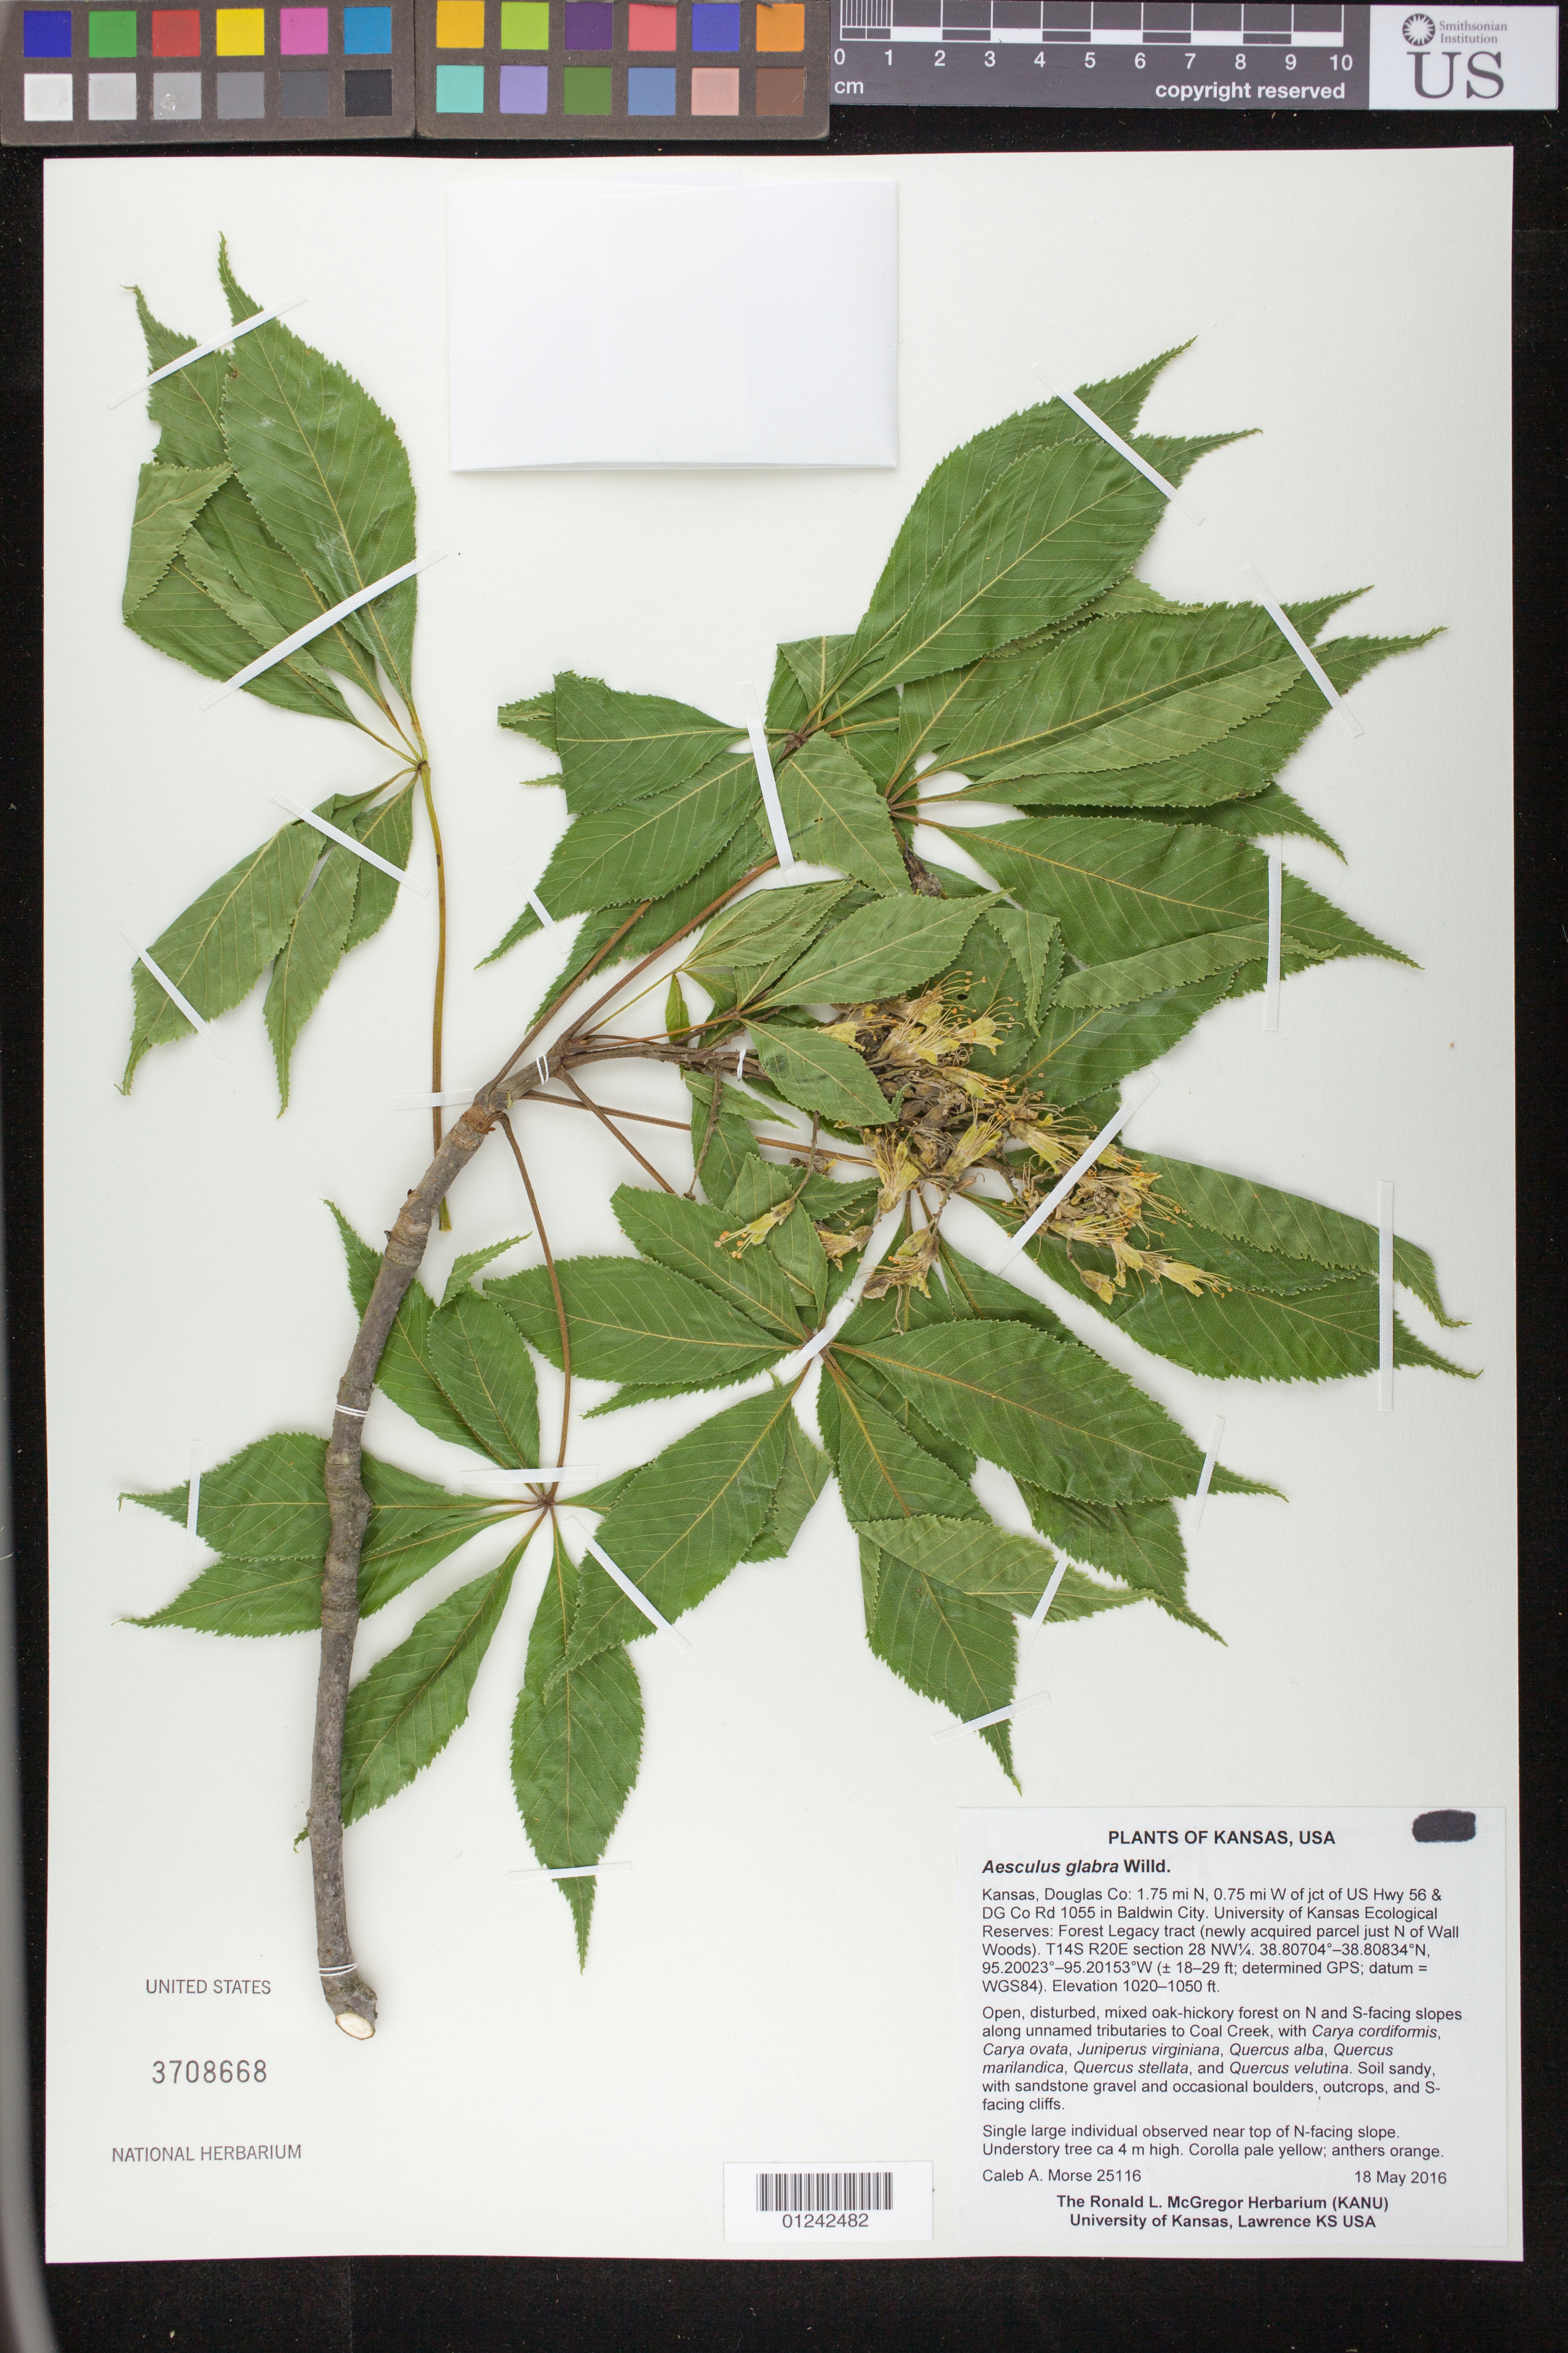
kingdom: Plantae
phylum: Tracheophyta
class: Magnoliopsida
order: Sapindales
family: Sapindaceae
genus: Aesculus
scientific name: Aesculus glabra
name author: Willd.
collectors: C. Morse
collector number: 25116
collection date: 2016-05-18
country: United States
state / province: Kansas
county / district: Douglas Co.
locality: University of Kansas Ecological Reserves: Forest Legacy tract.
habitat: Open, disturbed oak-hickory forest on N and S-facing slopes along unnamed tributaries to Coal Creek. Soil sandy with sandstone gravel and occasional boulders, outcrops and a takkm S-facing cliff.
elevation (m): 311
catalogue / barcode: US 3708668